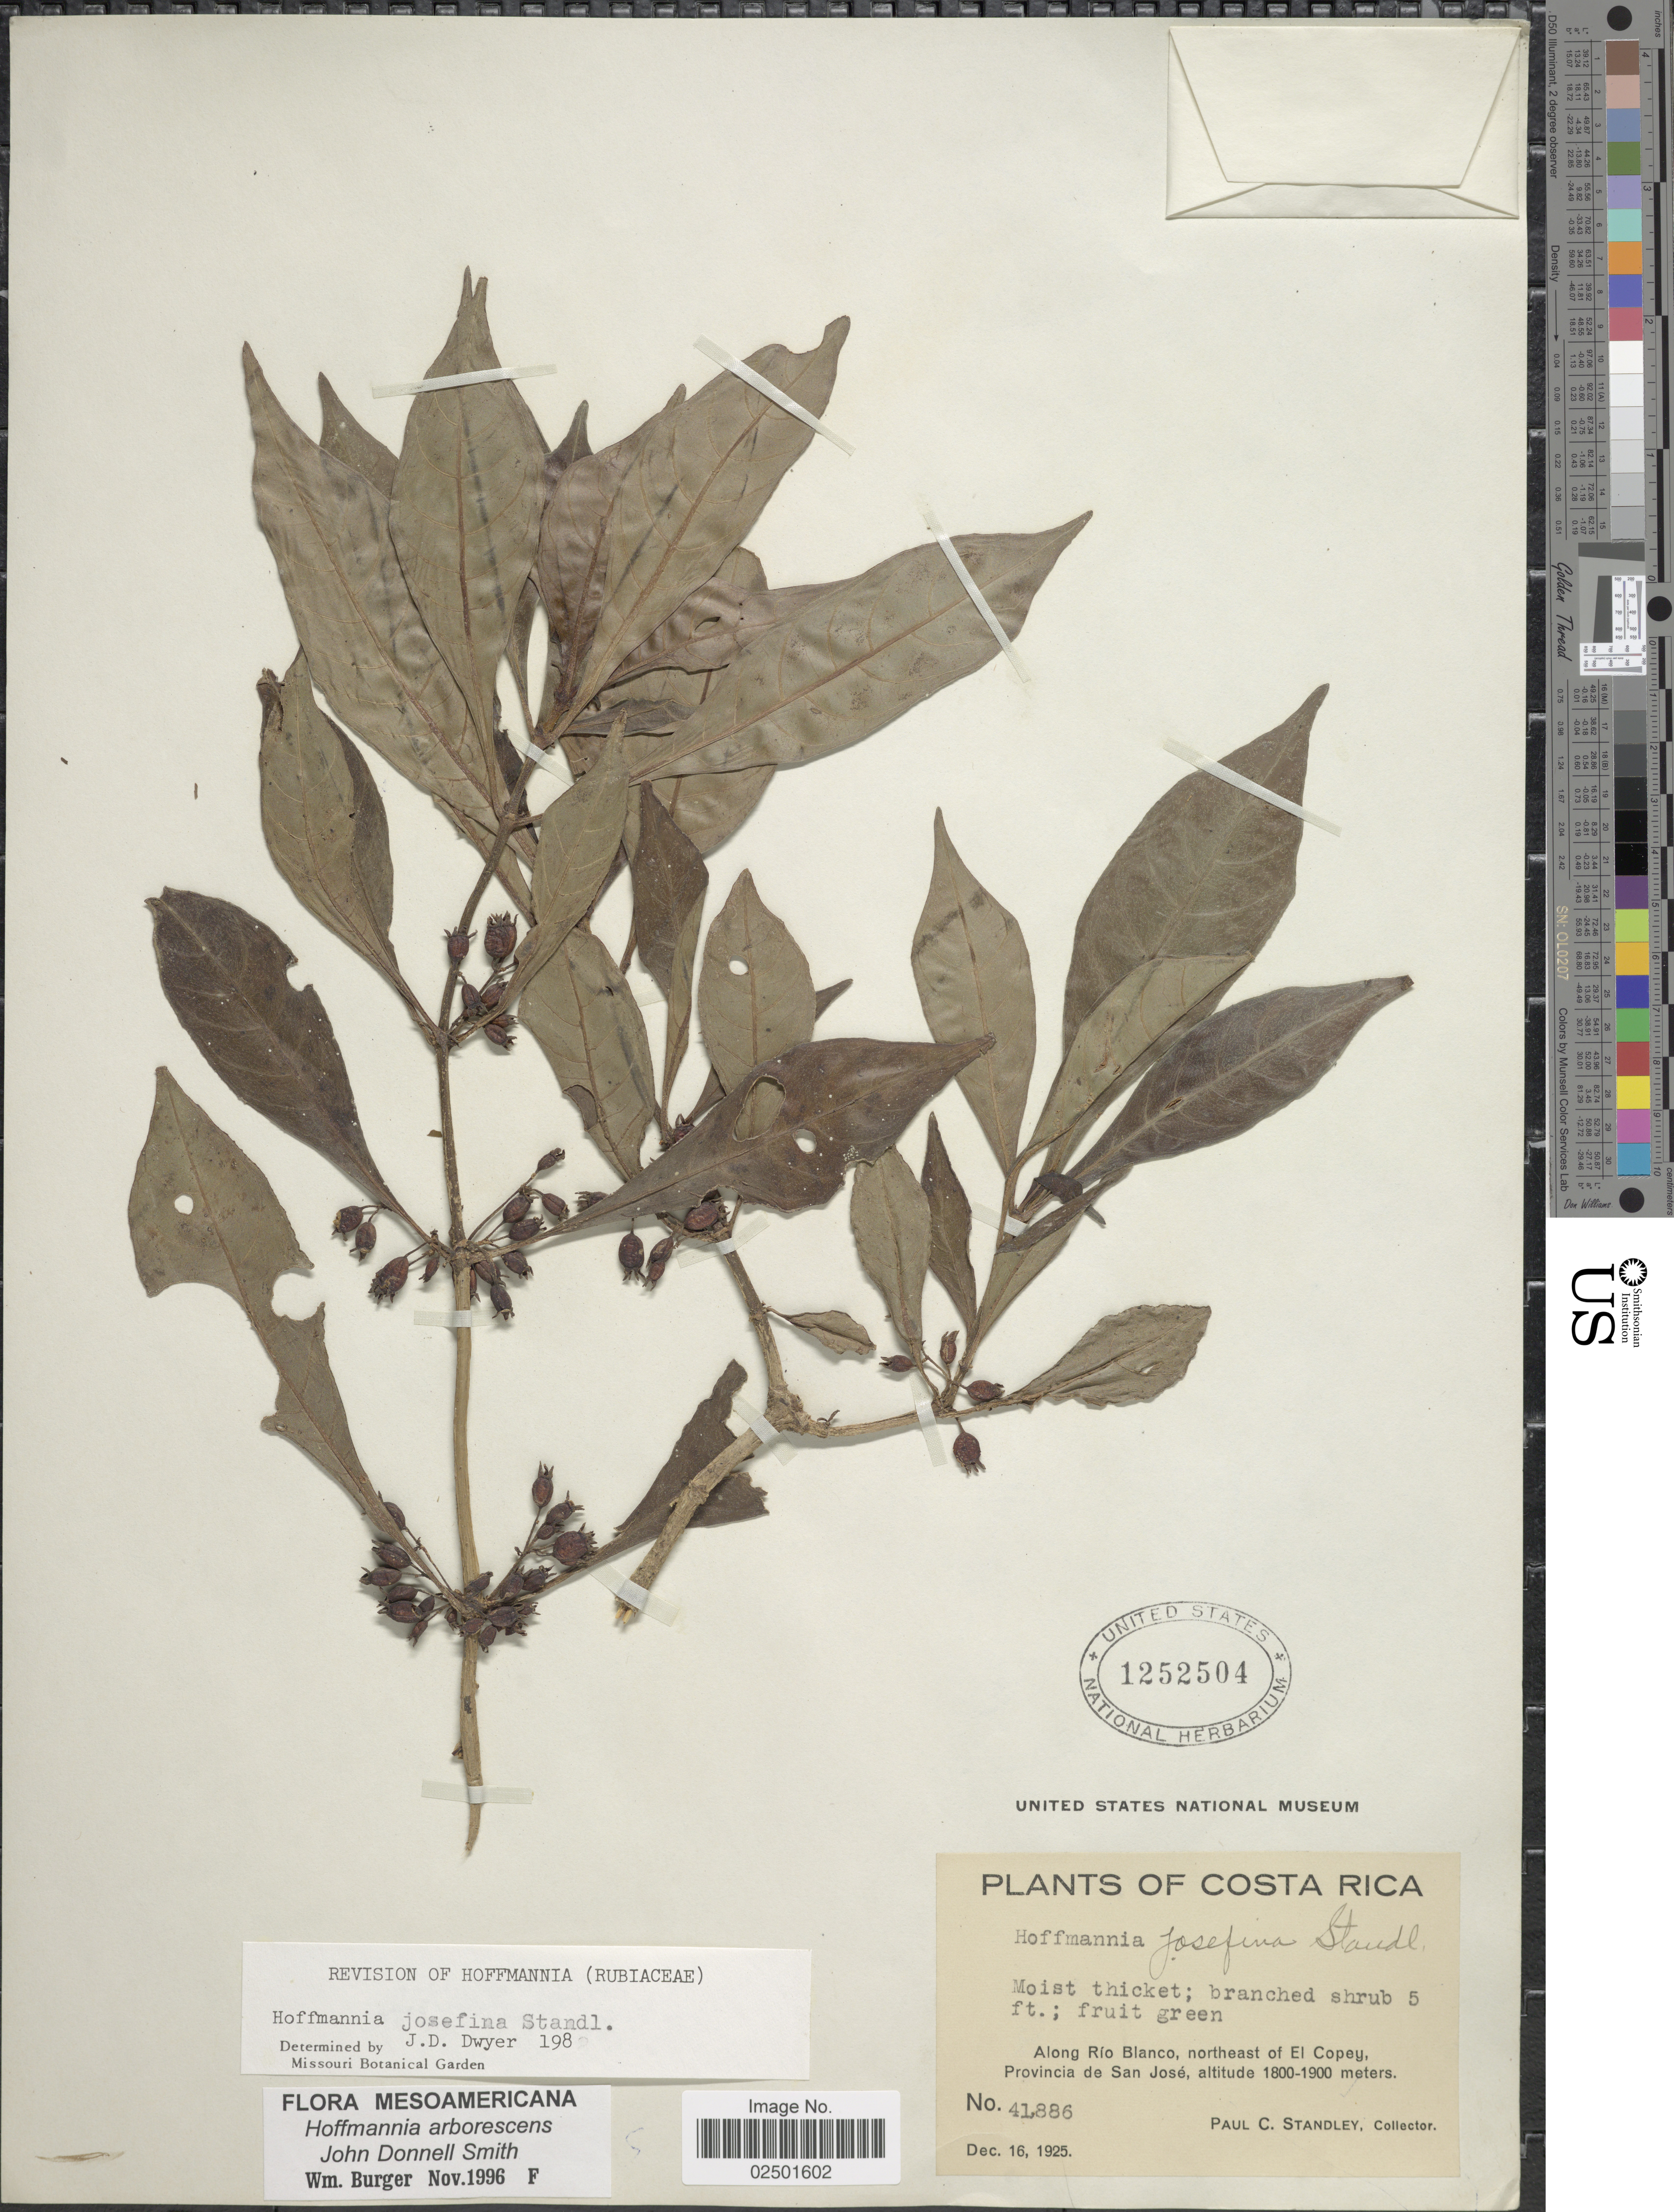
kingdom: Plantae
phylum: Tracheophyta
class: Magnoliopsida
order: Gentianales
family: Rubiaceae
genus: Hoffmannia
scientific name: Hoffmannia arborescens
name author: Donn. Sm.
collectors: P. C. Standley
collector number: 41886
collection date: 1925-12-16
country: Costa Rica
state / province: San José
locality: Moist thicket; Along Río Blanco, northeast of El Copey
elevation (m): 1800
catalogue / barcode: US 1252504